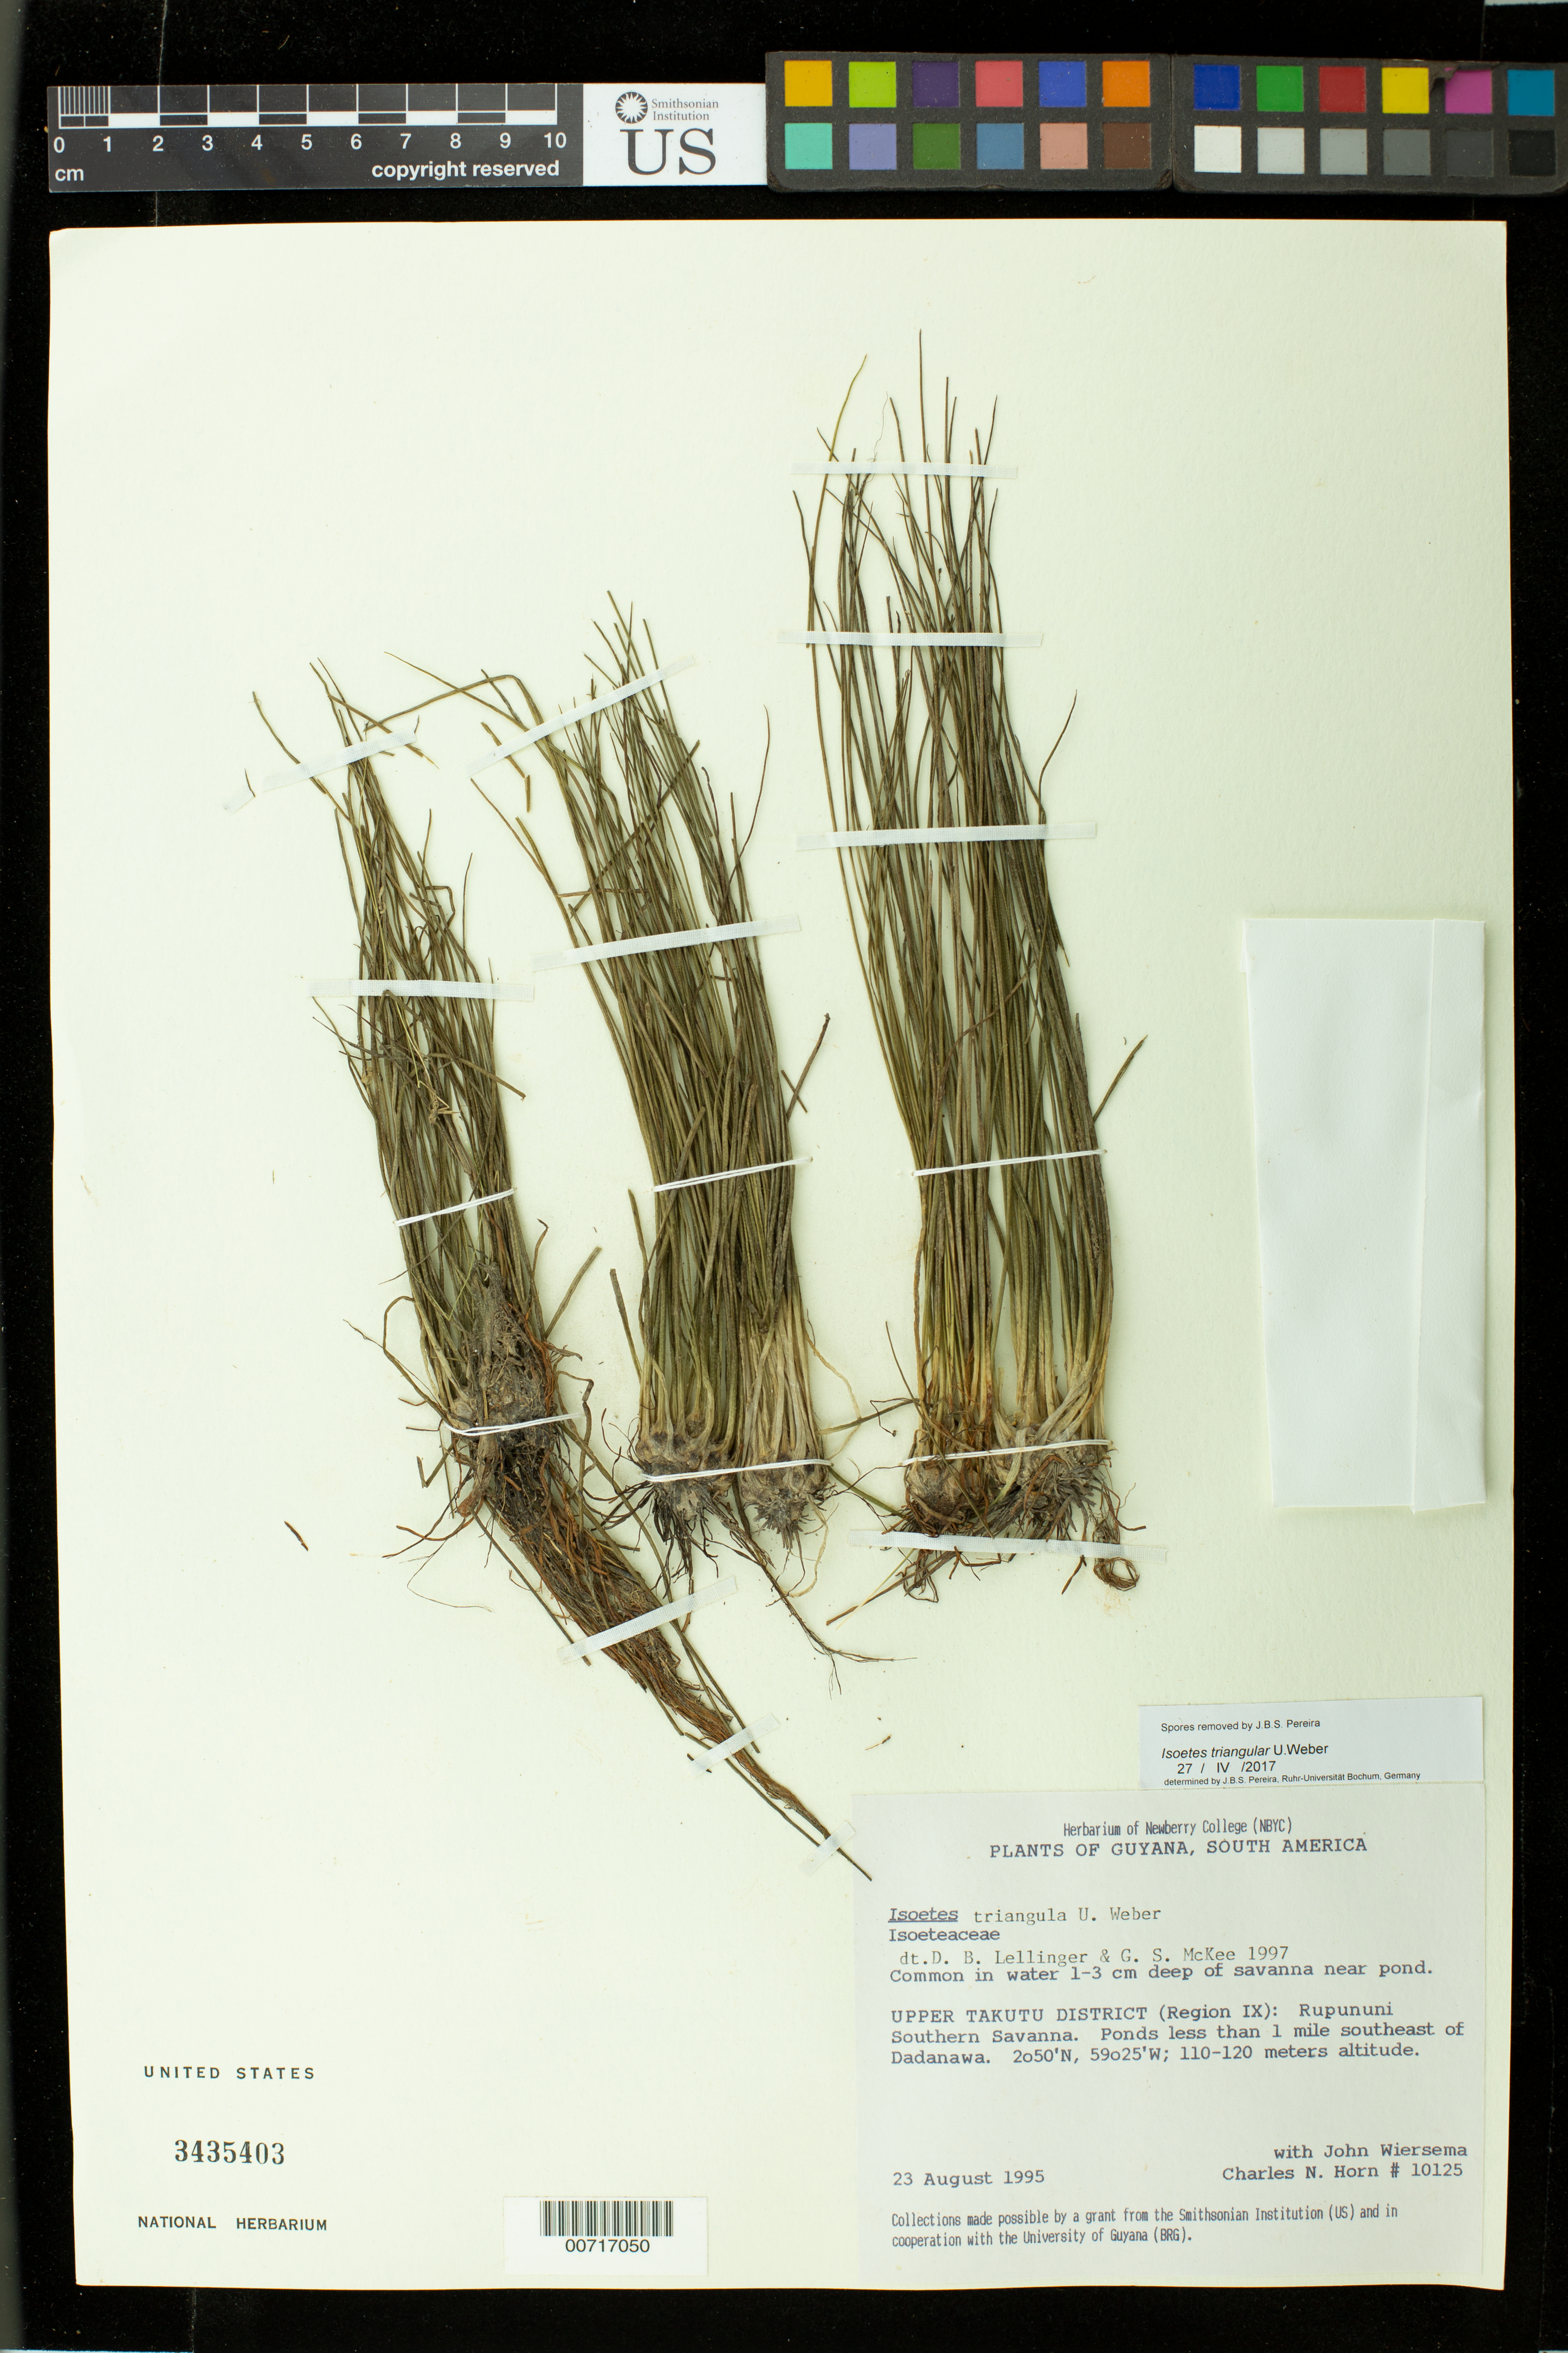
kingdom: Plantae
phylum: Tracheophyta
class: Lycopodiopsida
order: Isoetales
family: Isoetaceae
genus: Isoetes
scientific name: Isoetes triangula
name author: U. Weber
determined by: Lellinger, D. B.; McKee, G. S.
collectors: C. N. Horn & J. H. Wiersema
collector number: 10125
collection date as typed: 23-Aug-95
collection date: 1995-08-23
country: Guyana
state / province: U. Takutu-U. Essequibo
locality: Rupununi Southern Savanna, 1 mi. SE of Dadanawa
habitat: Water of pond 1-3 m deep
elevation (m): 110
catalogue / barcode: US 3435403